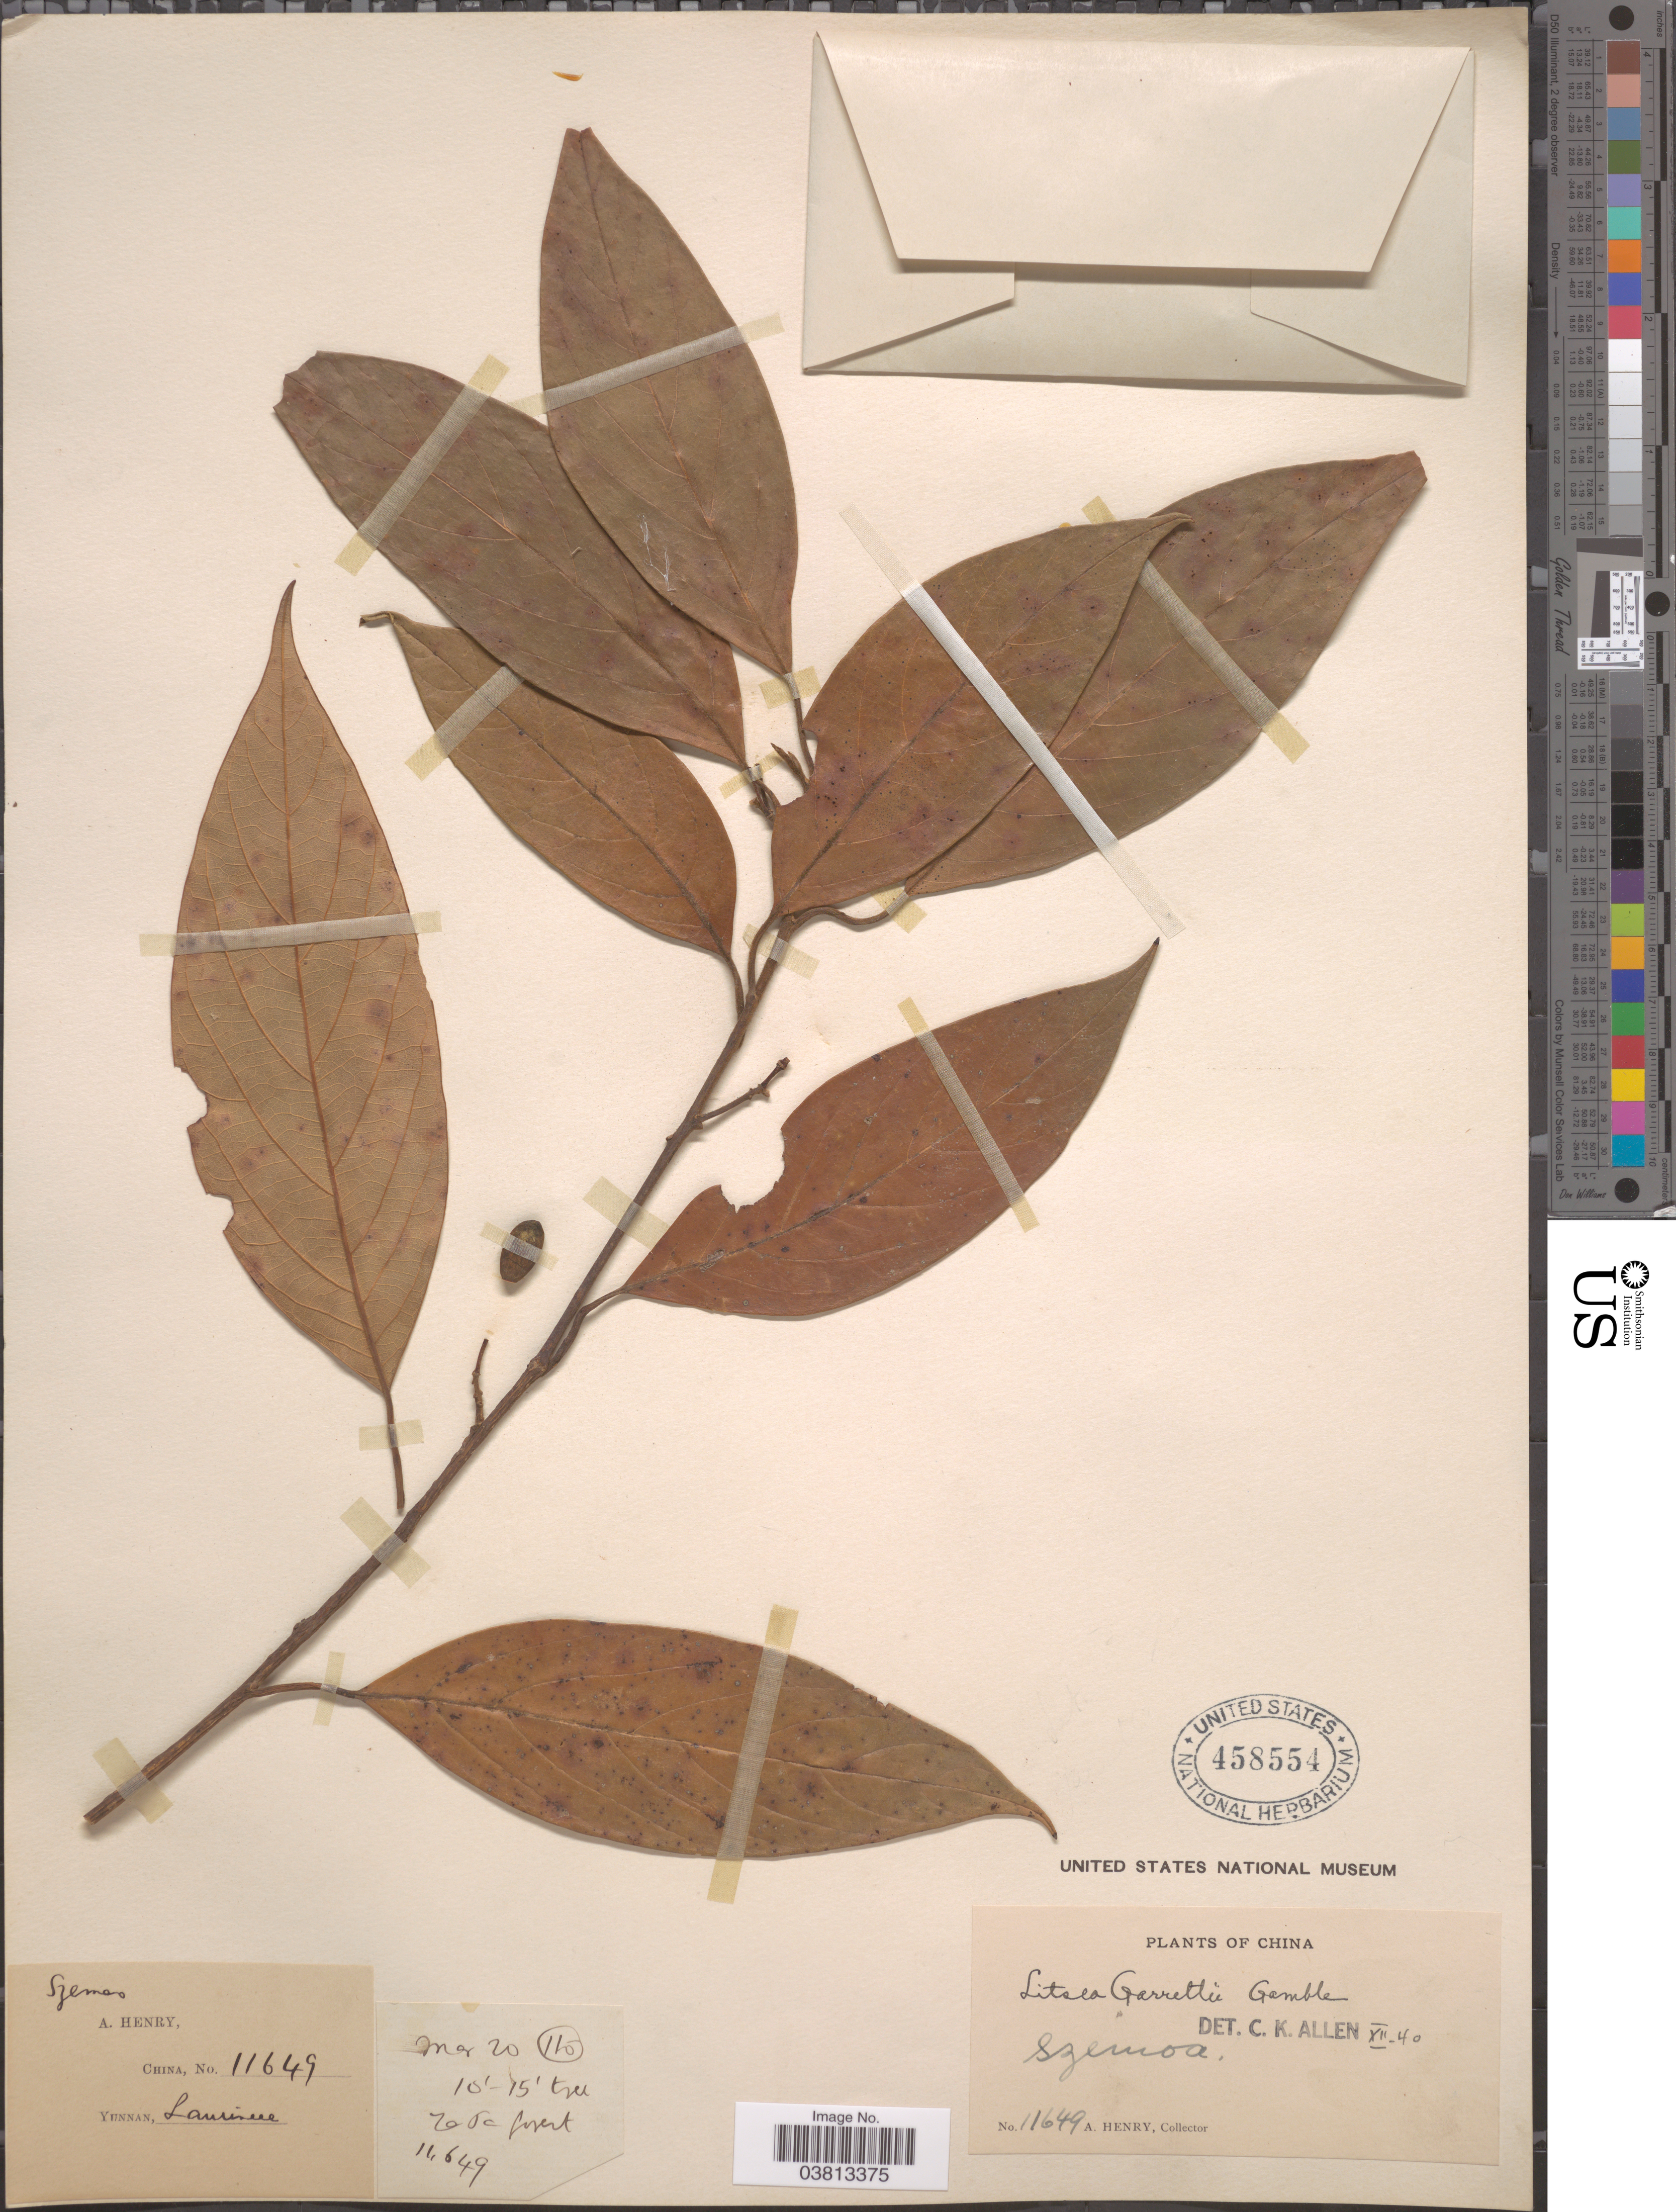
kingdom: Plantae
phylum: Tracheophyta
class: Magnoliopsida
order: Laurales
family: Lauraceae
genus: Litsea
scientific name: Litsea garrettii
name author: Gamble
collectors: A. Henry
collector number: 11649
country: China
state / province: Yunnan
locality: Szemoa. Ze Pa forest. Ho.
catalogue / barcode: US 458554